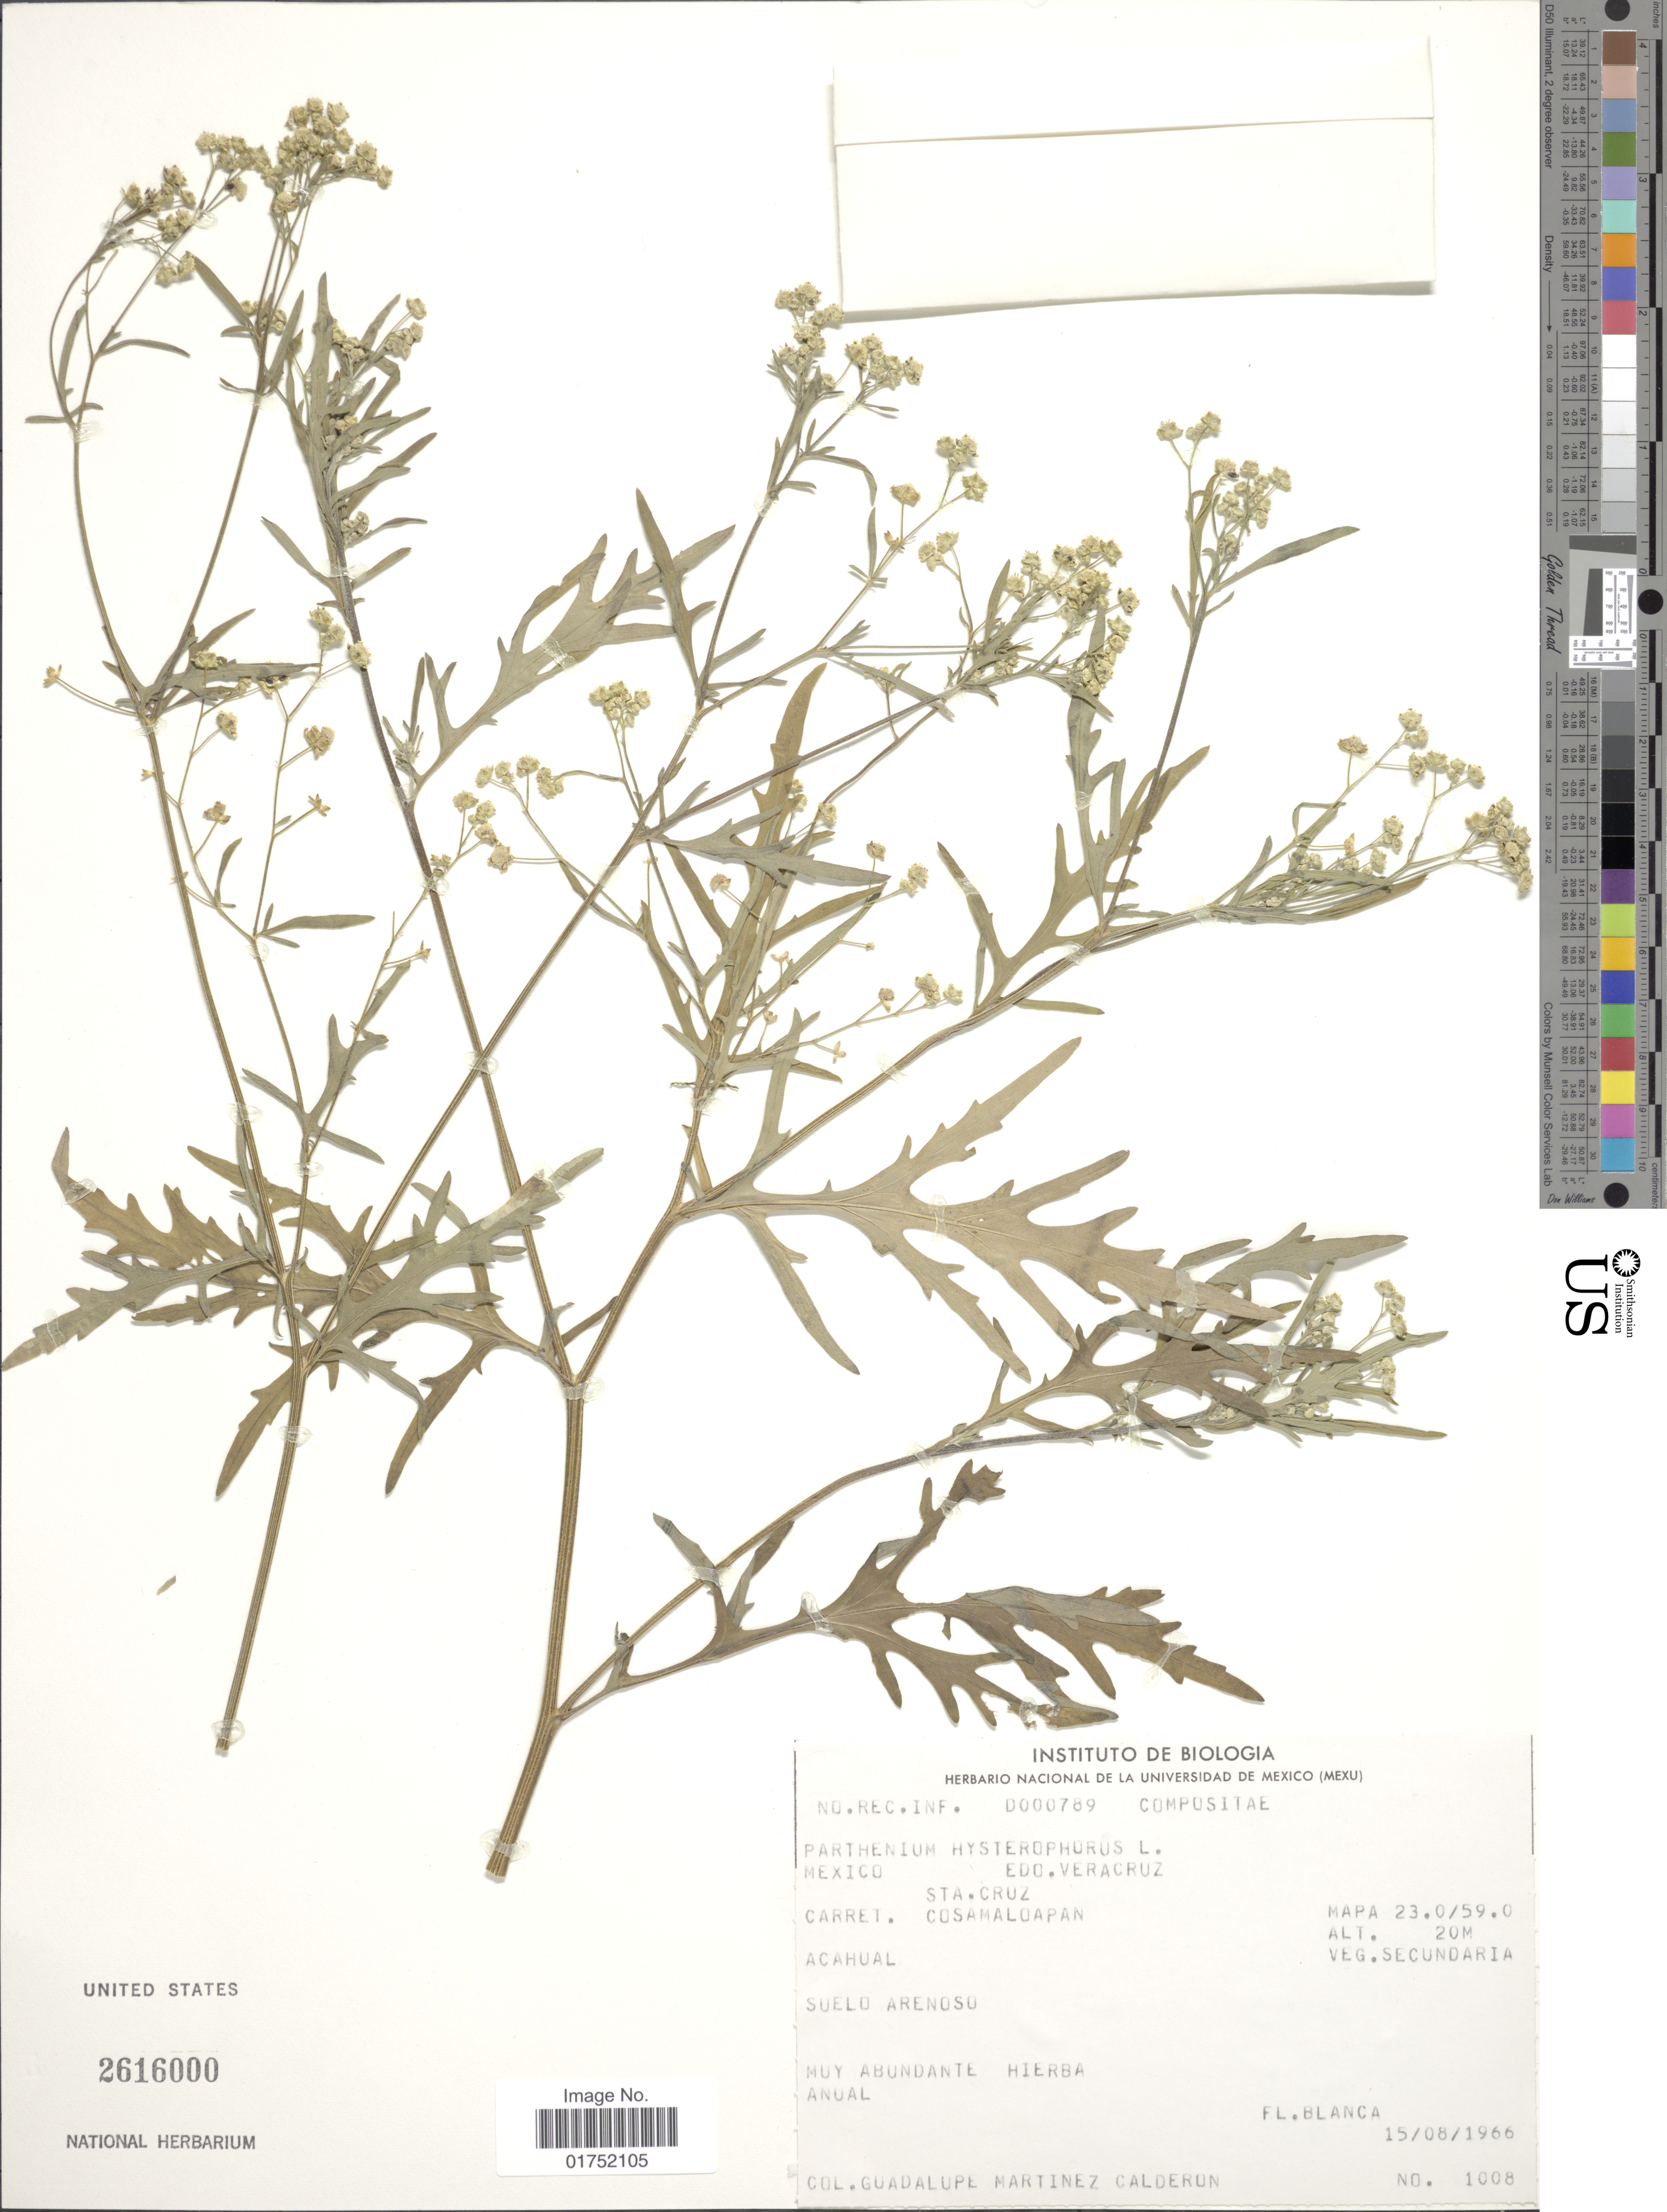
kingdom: Plantae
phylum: Tracheophyta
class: Magnoliopsida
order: Asterales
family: Asteraceae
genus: Parthenium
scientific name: Parthenium hysterophorus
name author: L.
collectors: G. Martinez-C.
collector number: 1008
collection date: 1966-08-15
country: Mexico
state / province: Veracruz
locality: Edo. Veracruz, Sta. Cruz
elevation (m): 20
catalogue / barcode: US 2616000